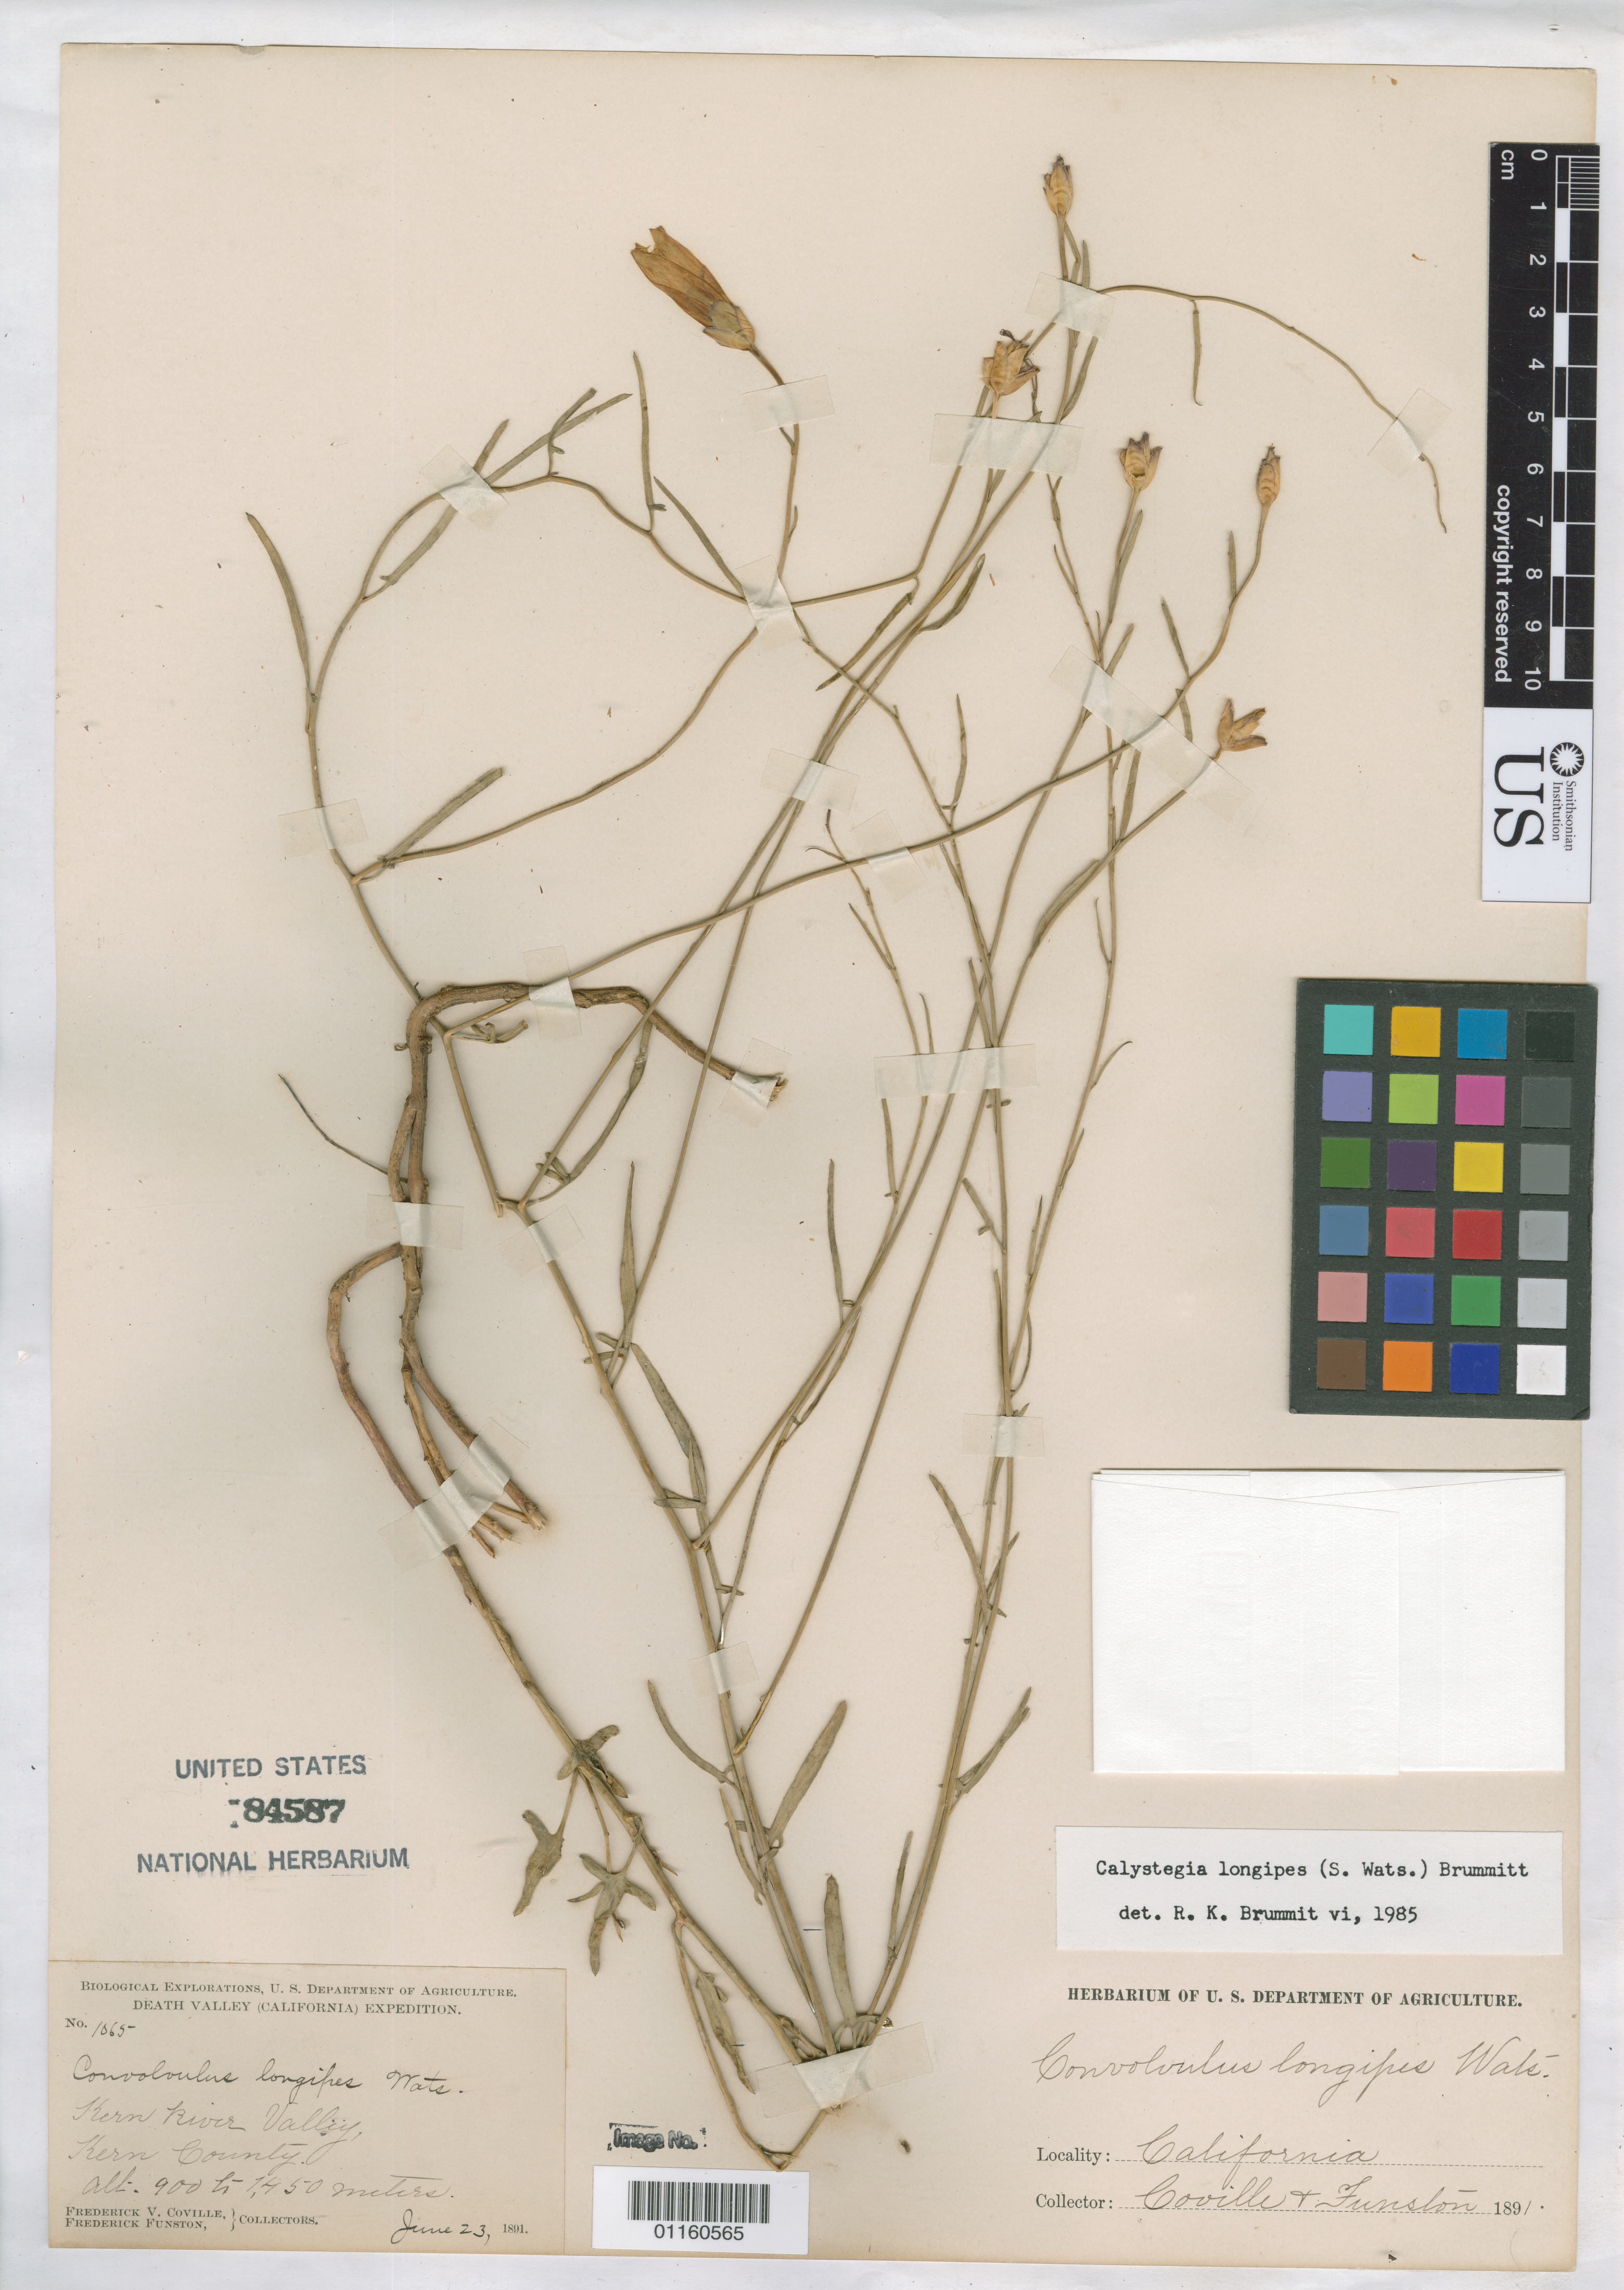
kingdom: Plantae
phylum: Tracheophyta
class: Magnoliopsida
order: Solanales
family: Convolvulaceae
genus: Calystegia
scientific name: Calystegia longipes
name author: (S. Watson) Brummitt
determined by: Brummitt, R. K.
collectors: F. V. Coville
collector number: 1065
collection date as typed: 23 Jun 1891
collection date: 1891-06-23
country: United States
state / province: California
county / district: Kern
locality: Kern river Valley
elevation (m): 900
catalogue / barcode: US 84587